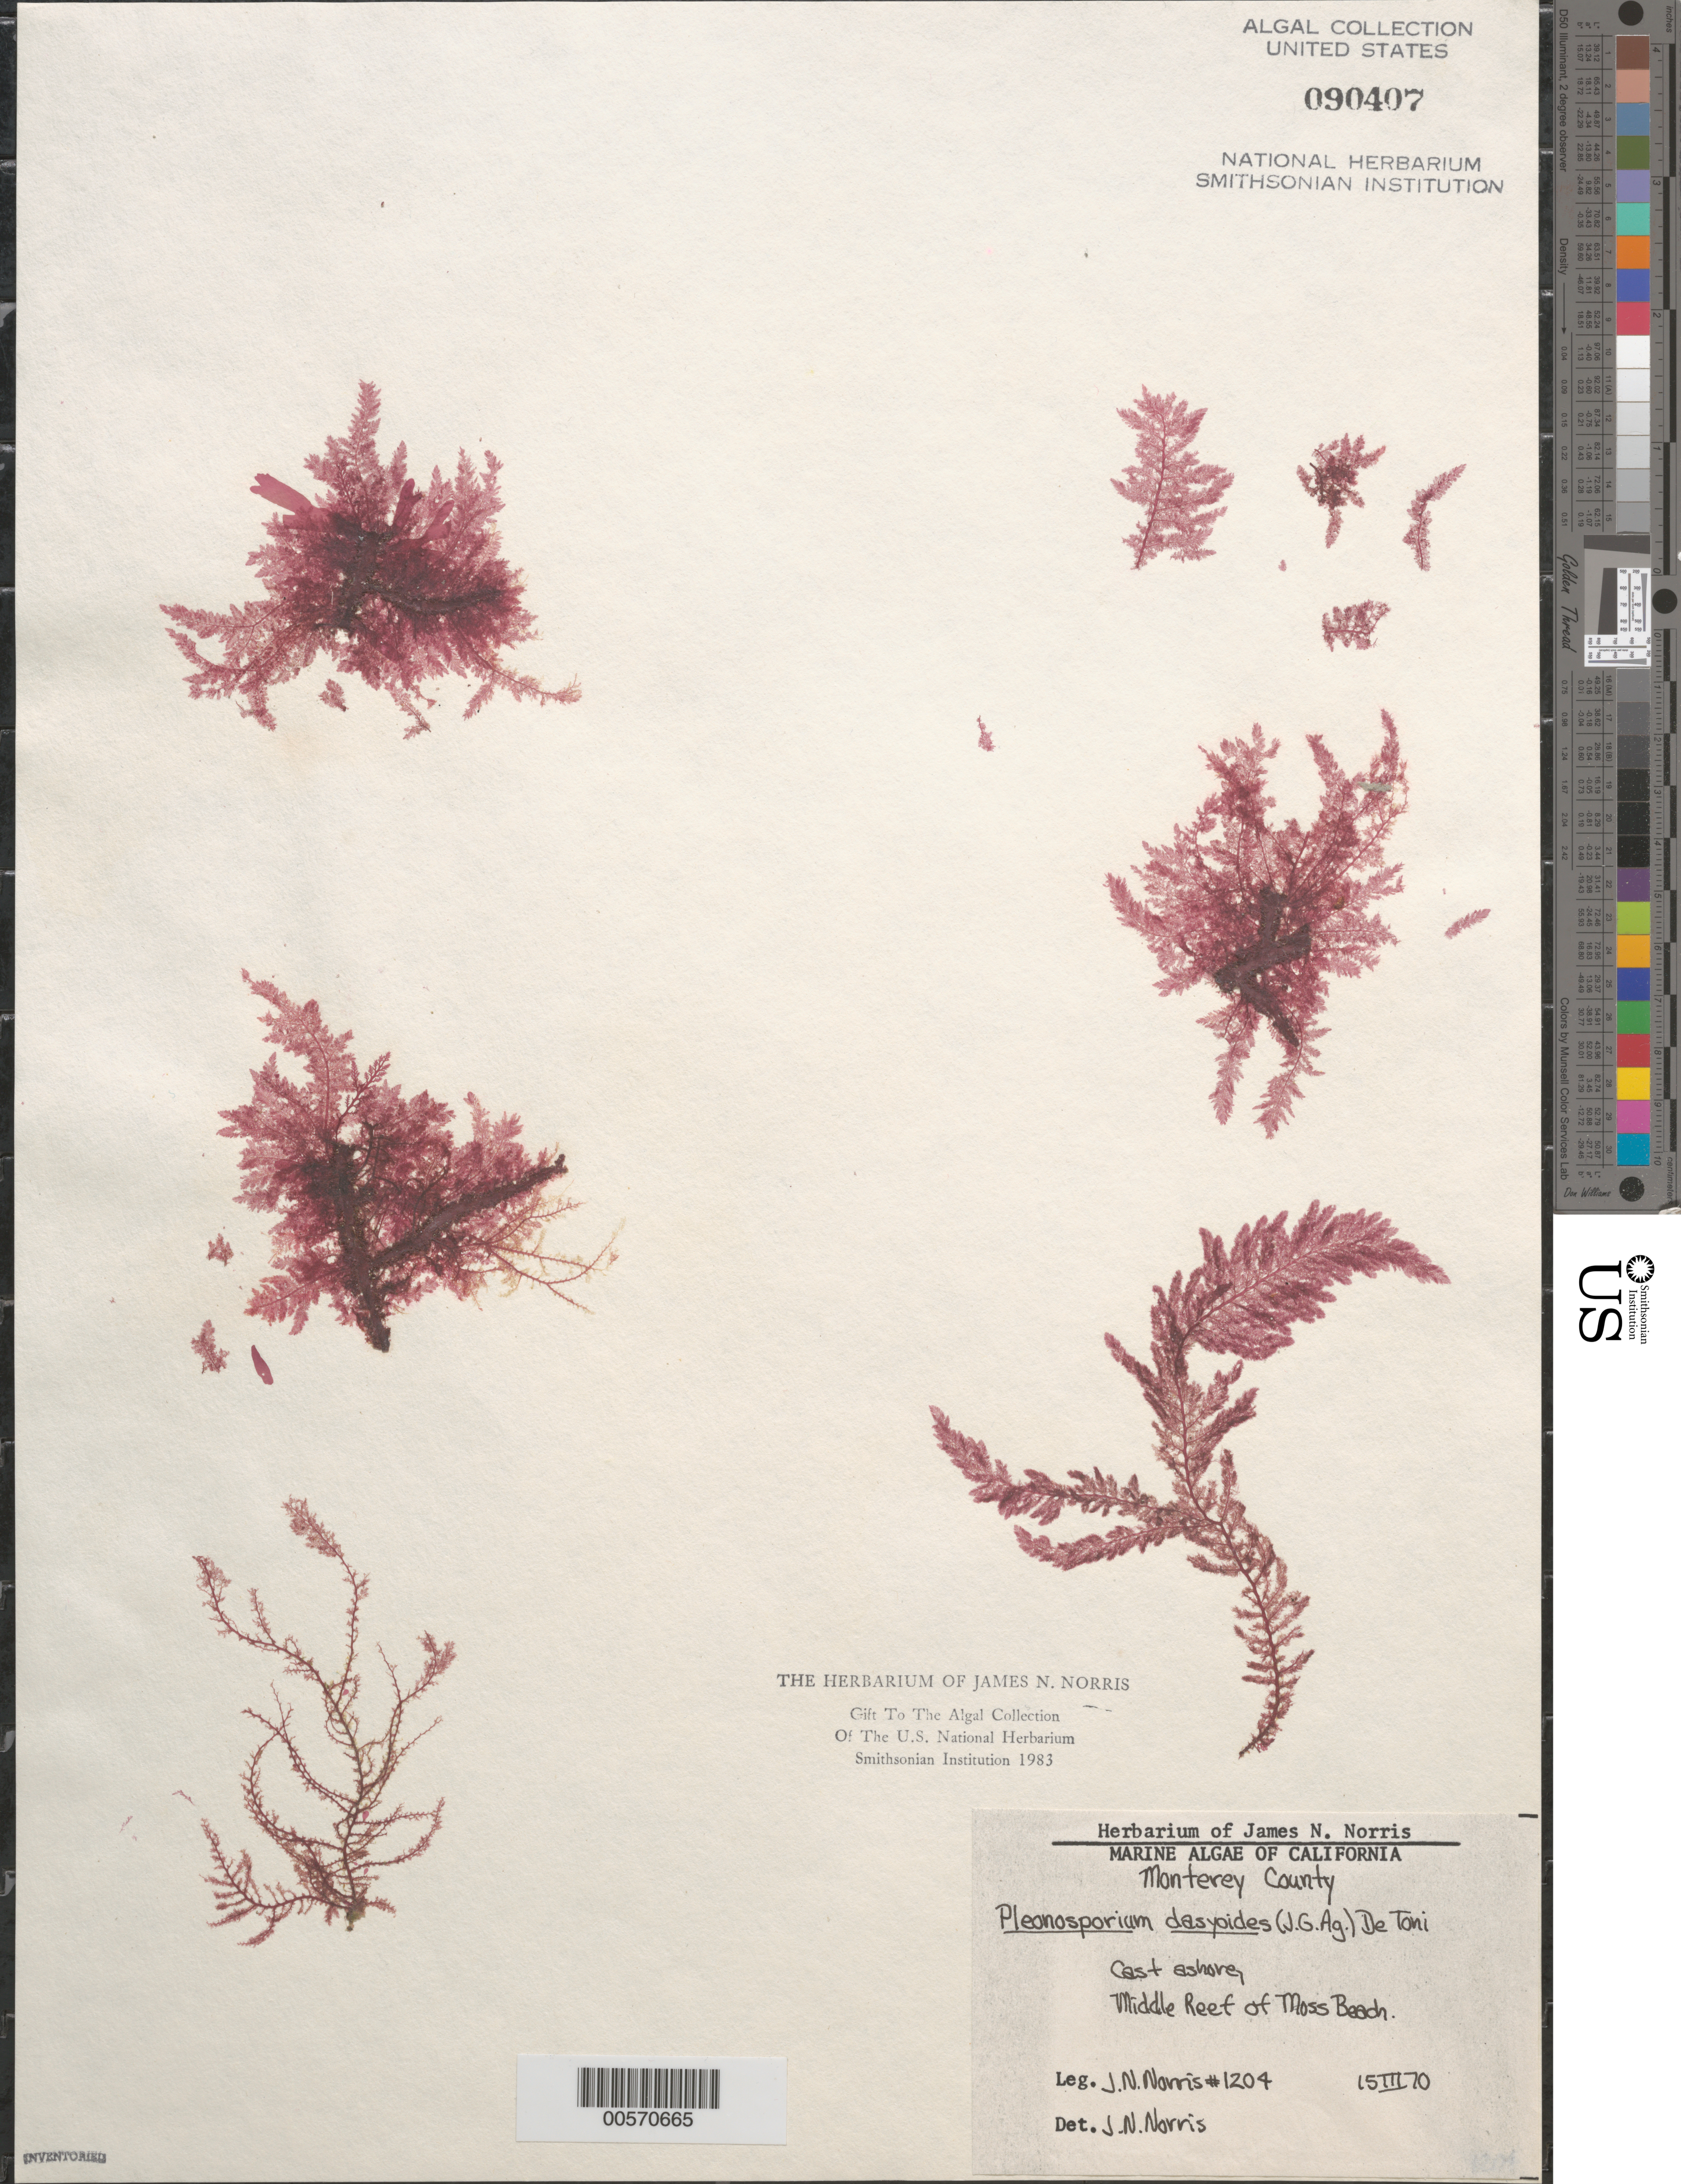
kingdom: Plantae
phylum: Rhodophyta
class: Florideophyceae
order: Ceramiales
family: Wrangeliaceae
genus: Pleonosporium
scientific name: Pleonosporium squarrulosum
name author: (Harv.) I.A. Abbott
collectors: J. N. Norris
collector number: JN-1204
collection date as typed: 15 Mar 1970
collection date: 1970-03-15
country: United States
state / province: California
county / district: Monterey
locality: Middle Reef of Moss Beach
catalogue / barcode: US 90407